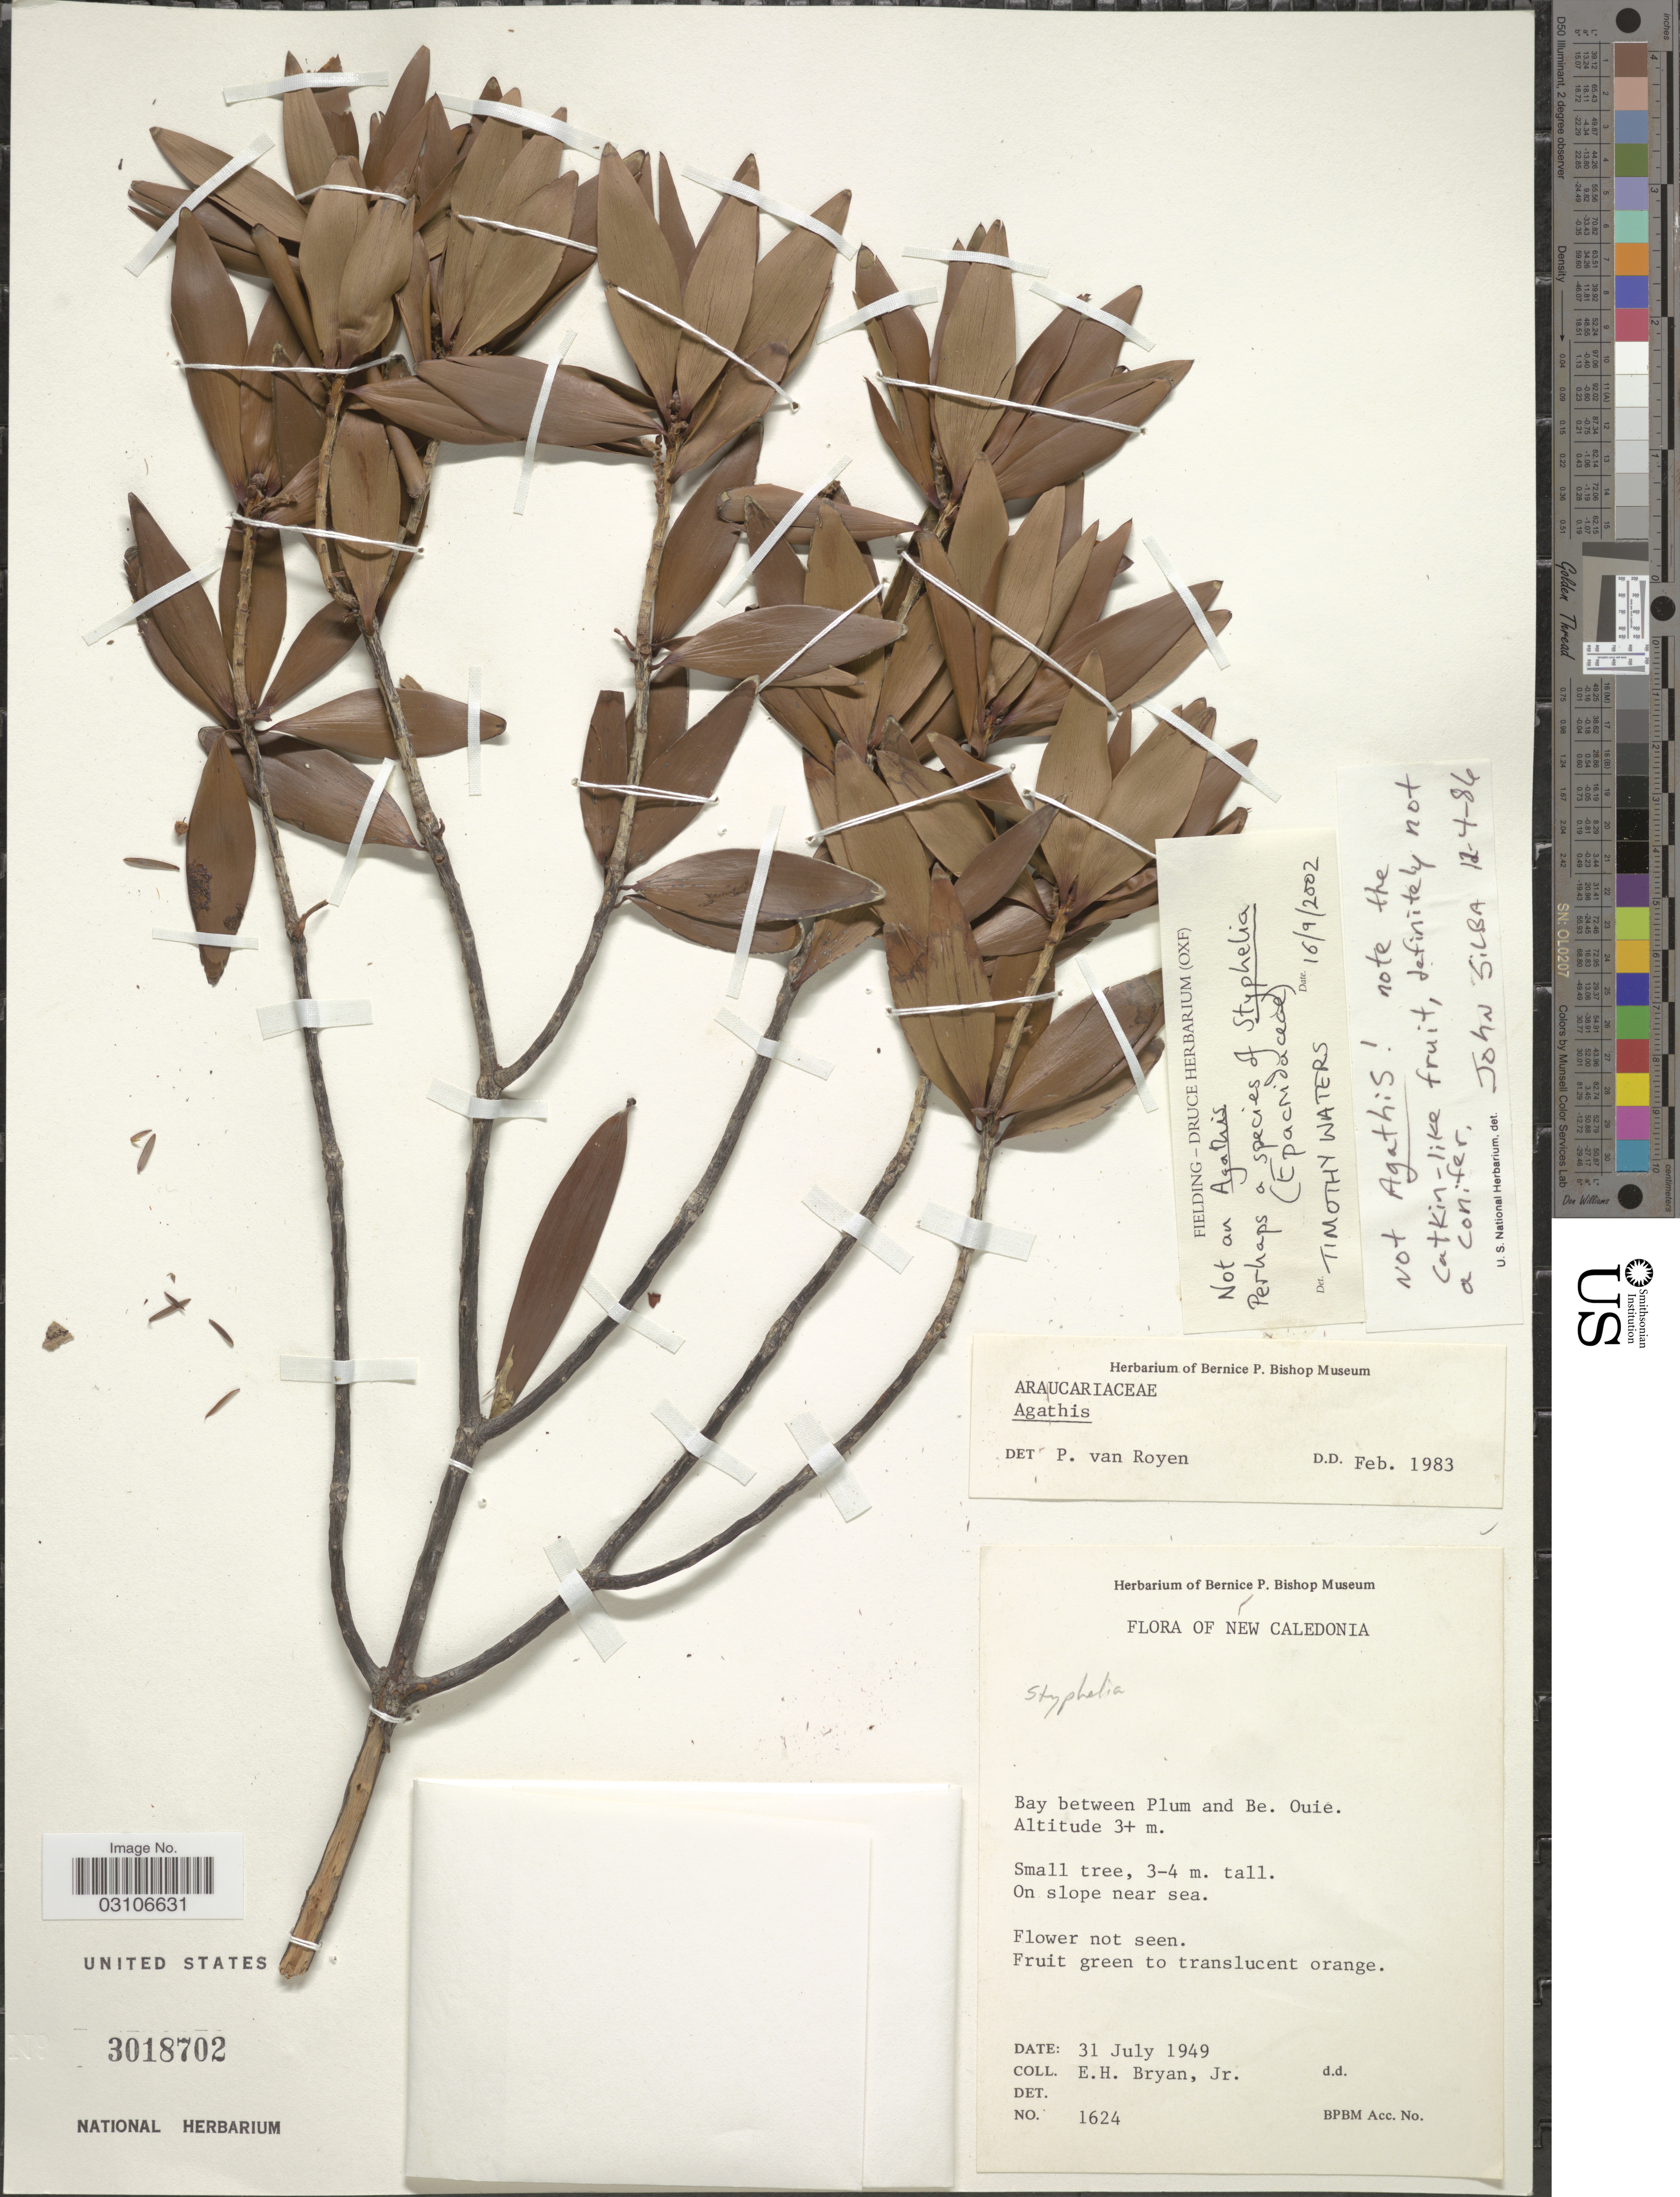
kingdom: Plantae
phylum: Tracheophyta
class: Magnoliopsida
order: Ericales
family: Ericaceae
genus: Styphelia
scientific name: Styphelia sp.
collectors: E. Bryan Jr.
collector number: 1624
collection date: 1949-07-31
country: New Caledonia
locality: Bay between Plum and Be. Ouie.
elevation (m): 3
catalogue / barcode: US 3018702